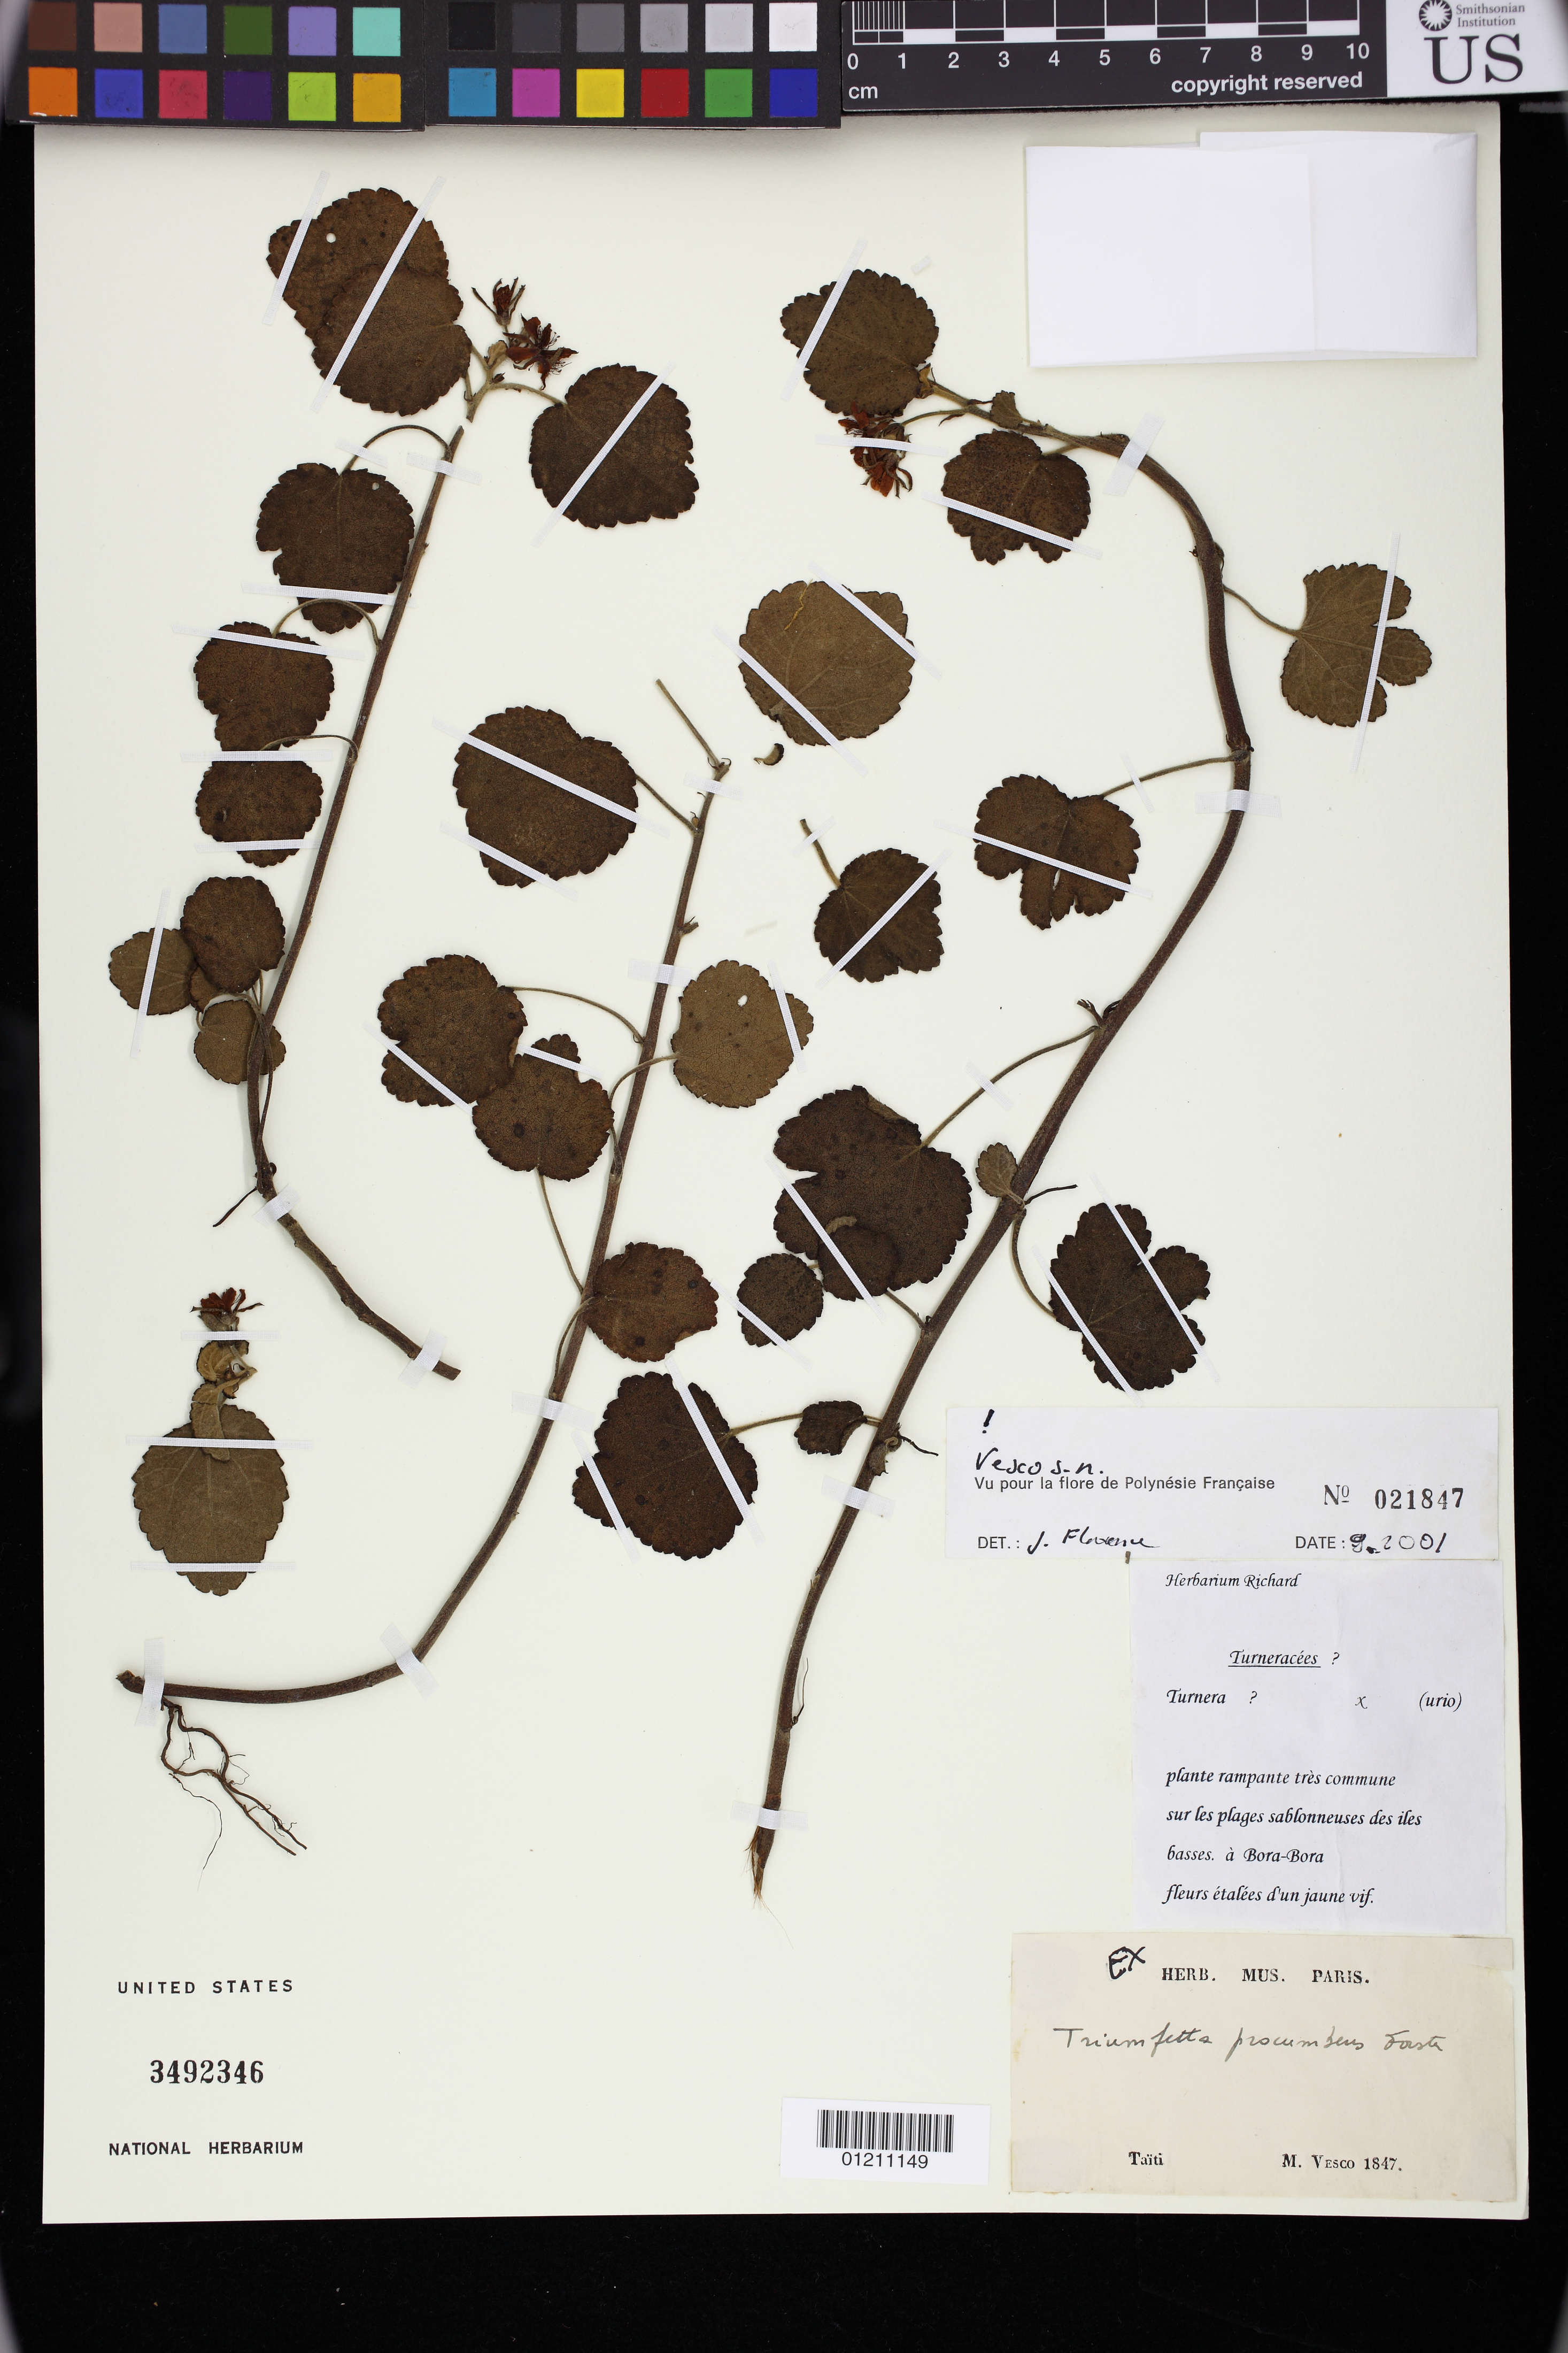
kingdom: Plantae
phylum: Tracheophyta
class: Magnoliopsida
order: Malvales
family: Malvaceae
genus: Triumfetta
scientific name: Triumfetta procumbens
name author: G. Forst.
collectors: M. Vesco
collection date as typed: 1847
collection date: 1847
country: French Polynesia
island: Bora-Bora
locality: Taiti: sur les plages sablonneuses des iles basses a Bora-Bora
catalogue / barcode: US 3492346